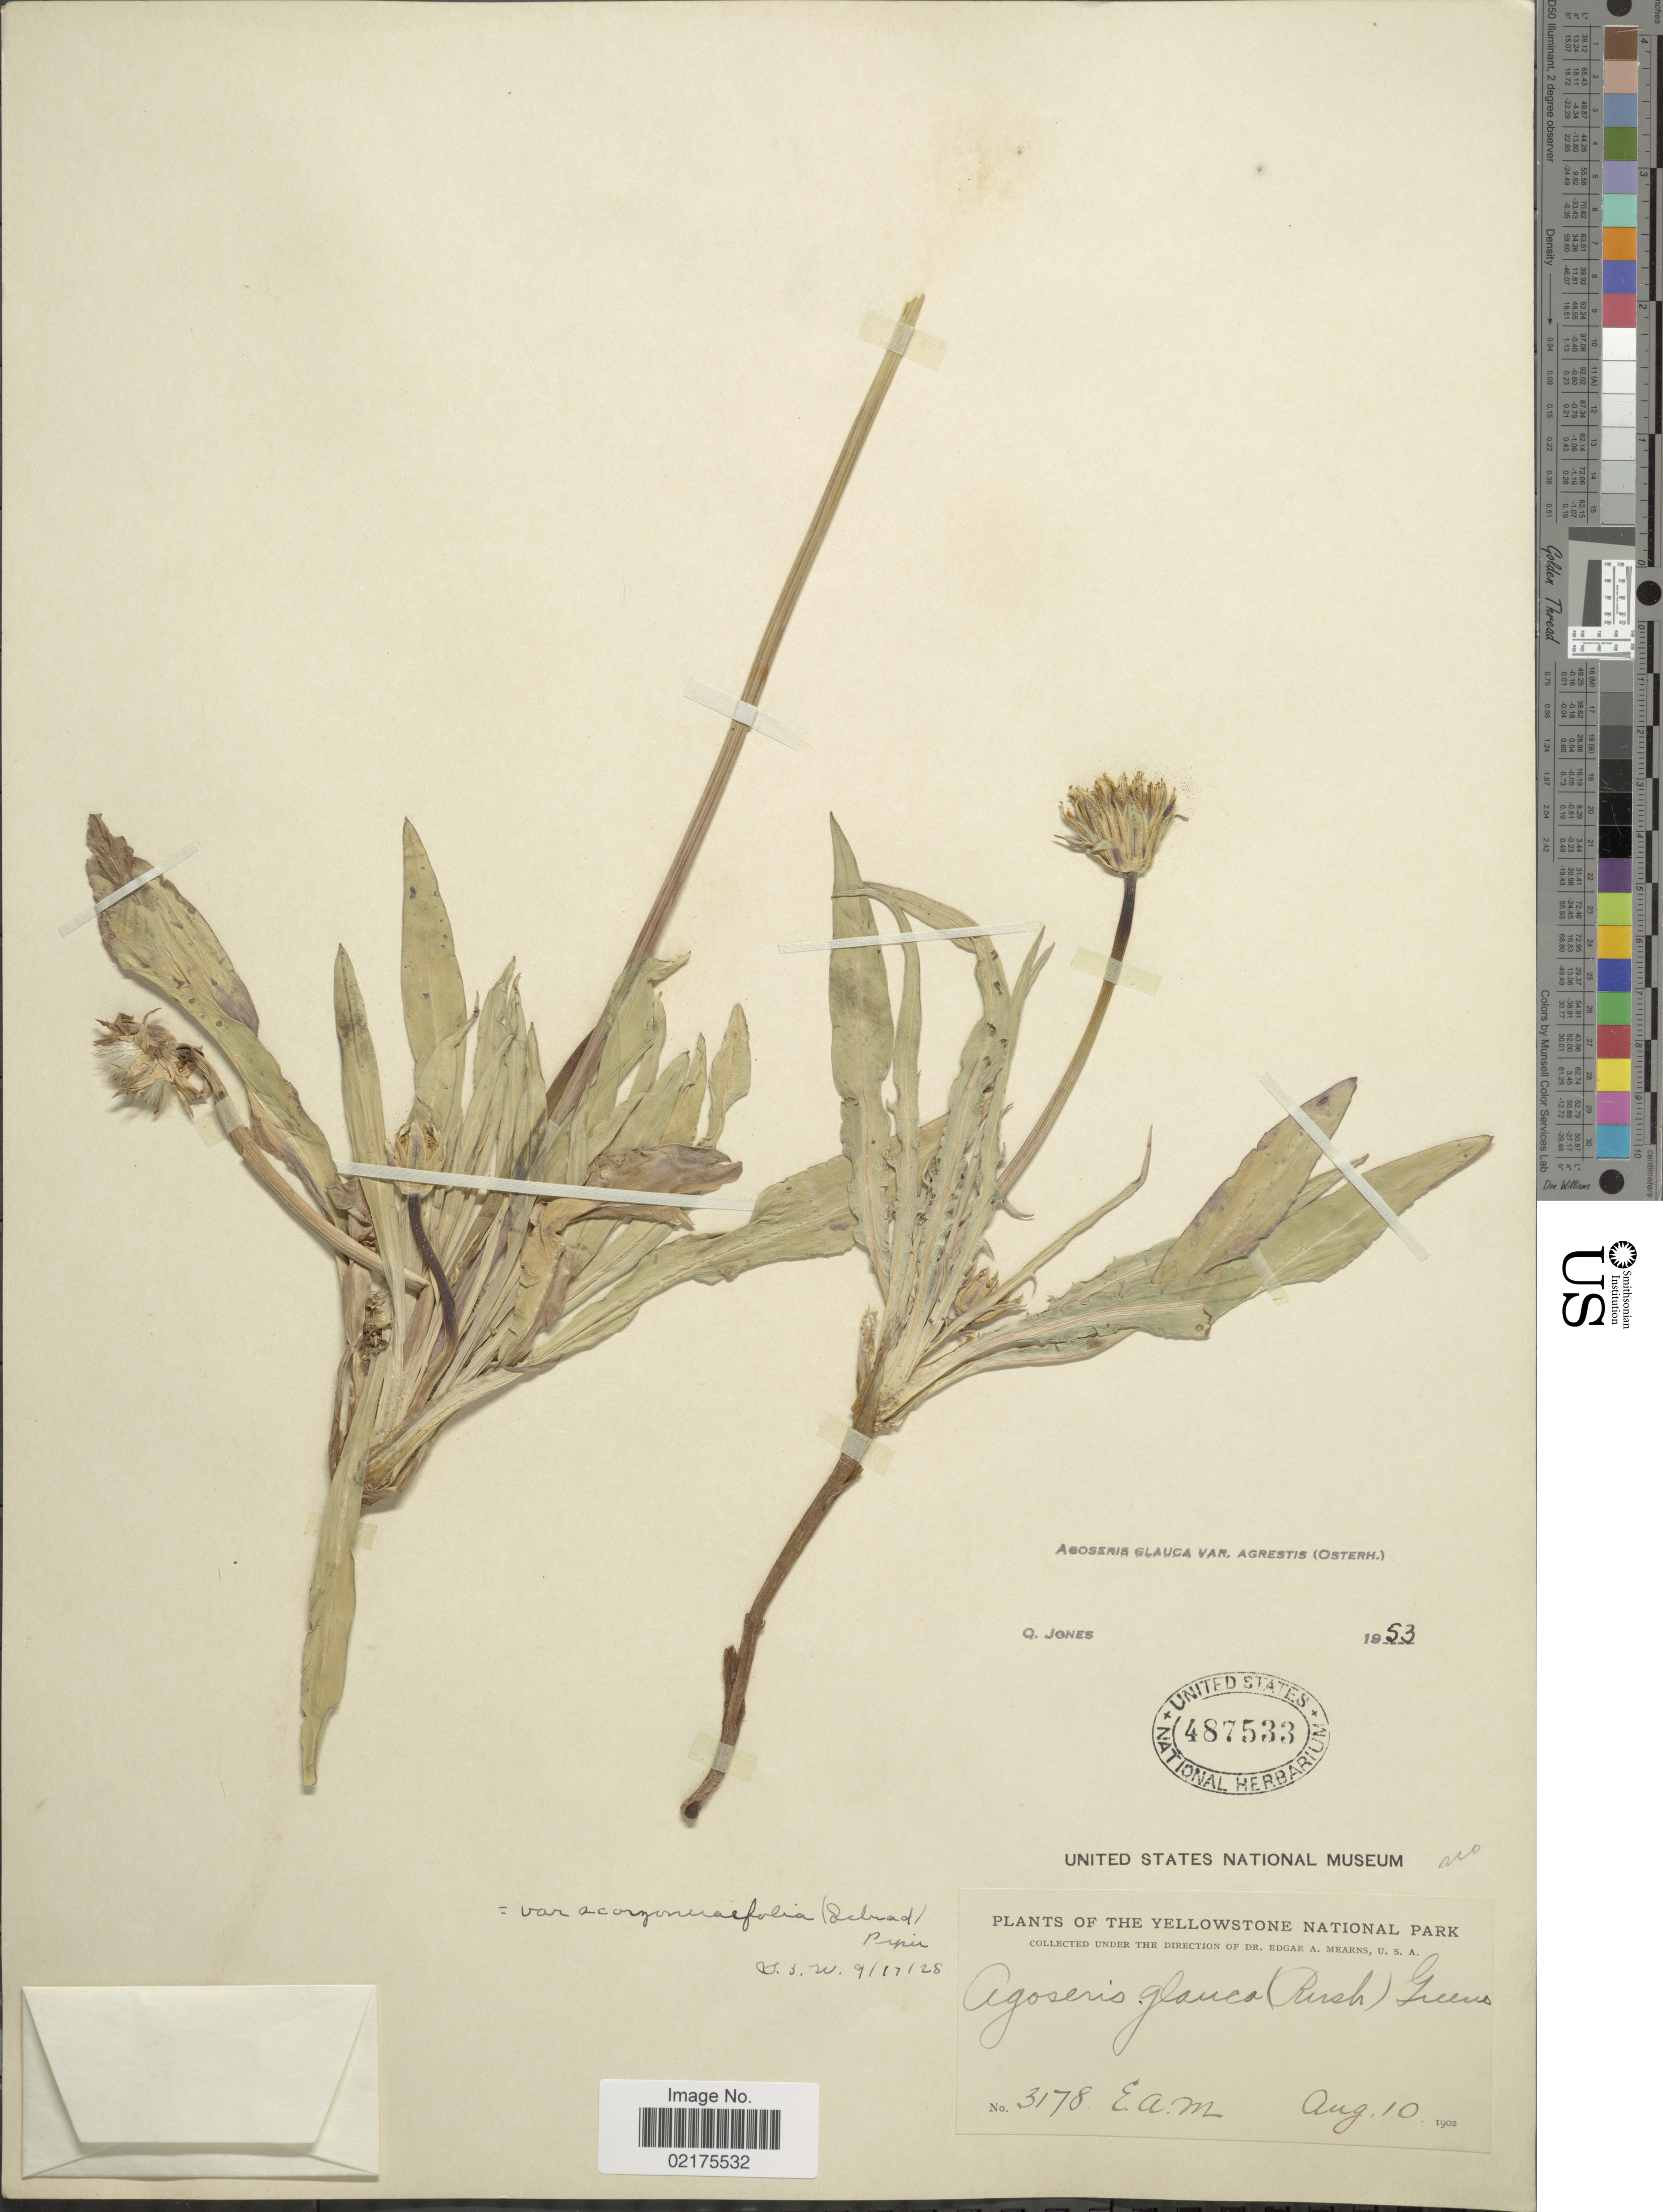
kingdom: Plantae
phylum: Tracheophyta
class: Magnoliopsida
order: Asterales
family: Asteraceae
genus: Agoseris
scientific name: Agoseris glauca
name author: (Pursh) Raf.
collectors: E. A. Mearns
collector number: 3178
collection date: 1902-08-10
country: United States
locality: Yellowstone National Park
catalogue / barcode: US 487533